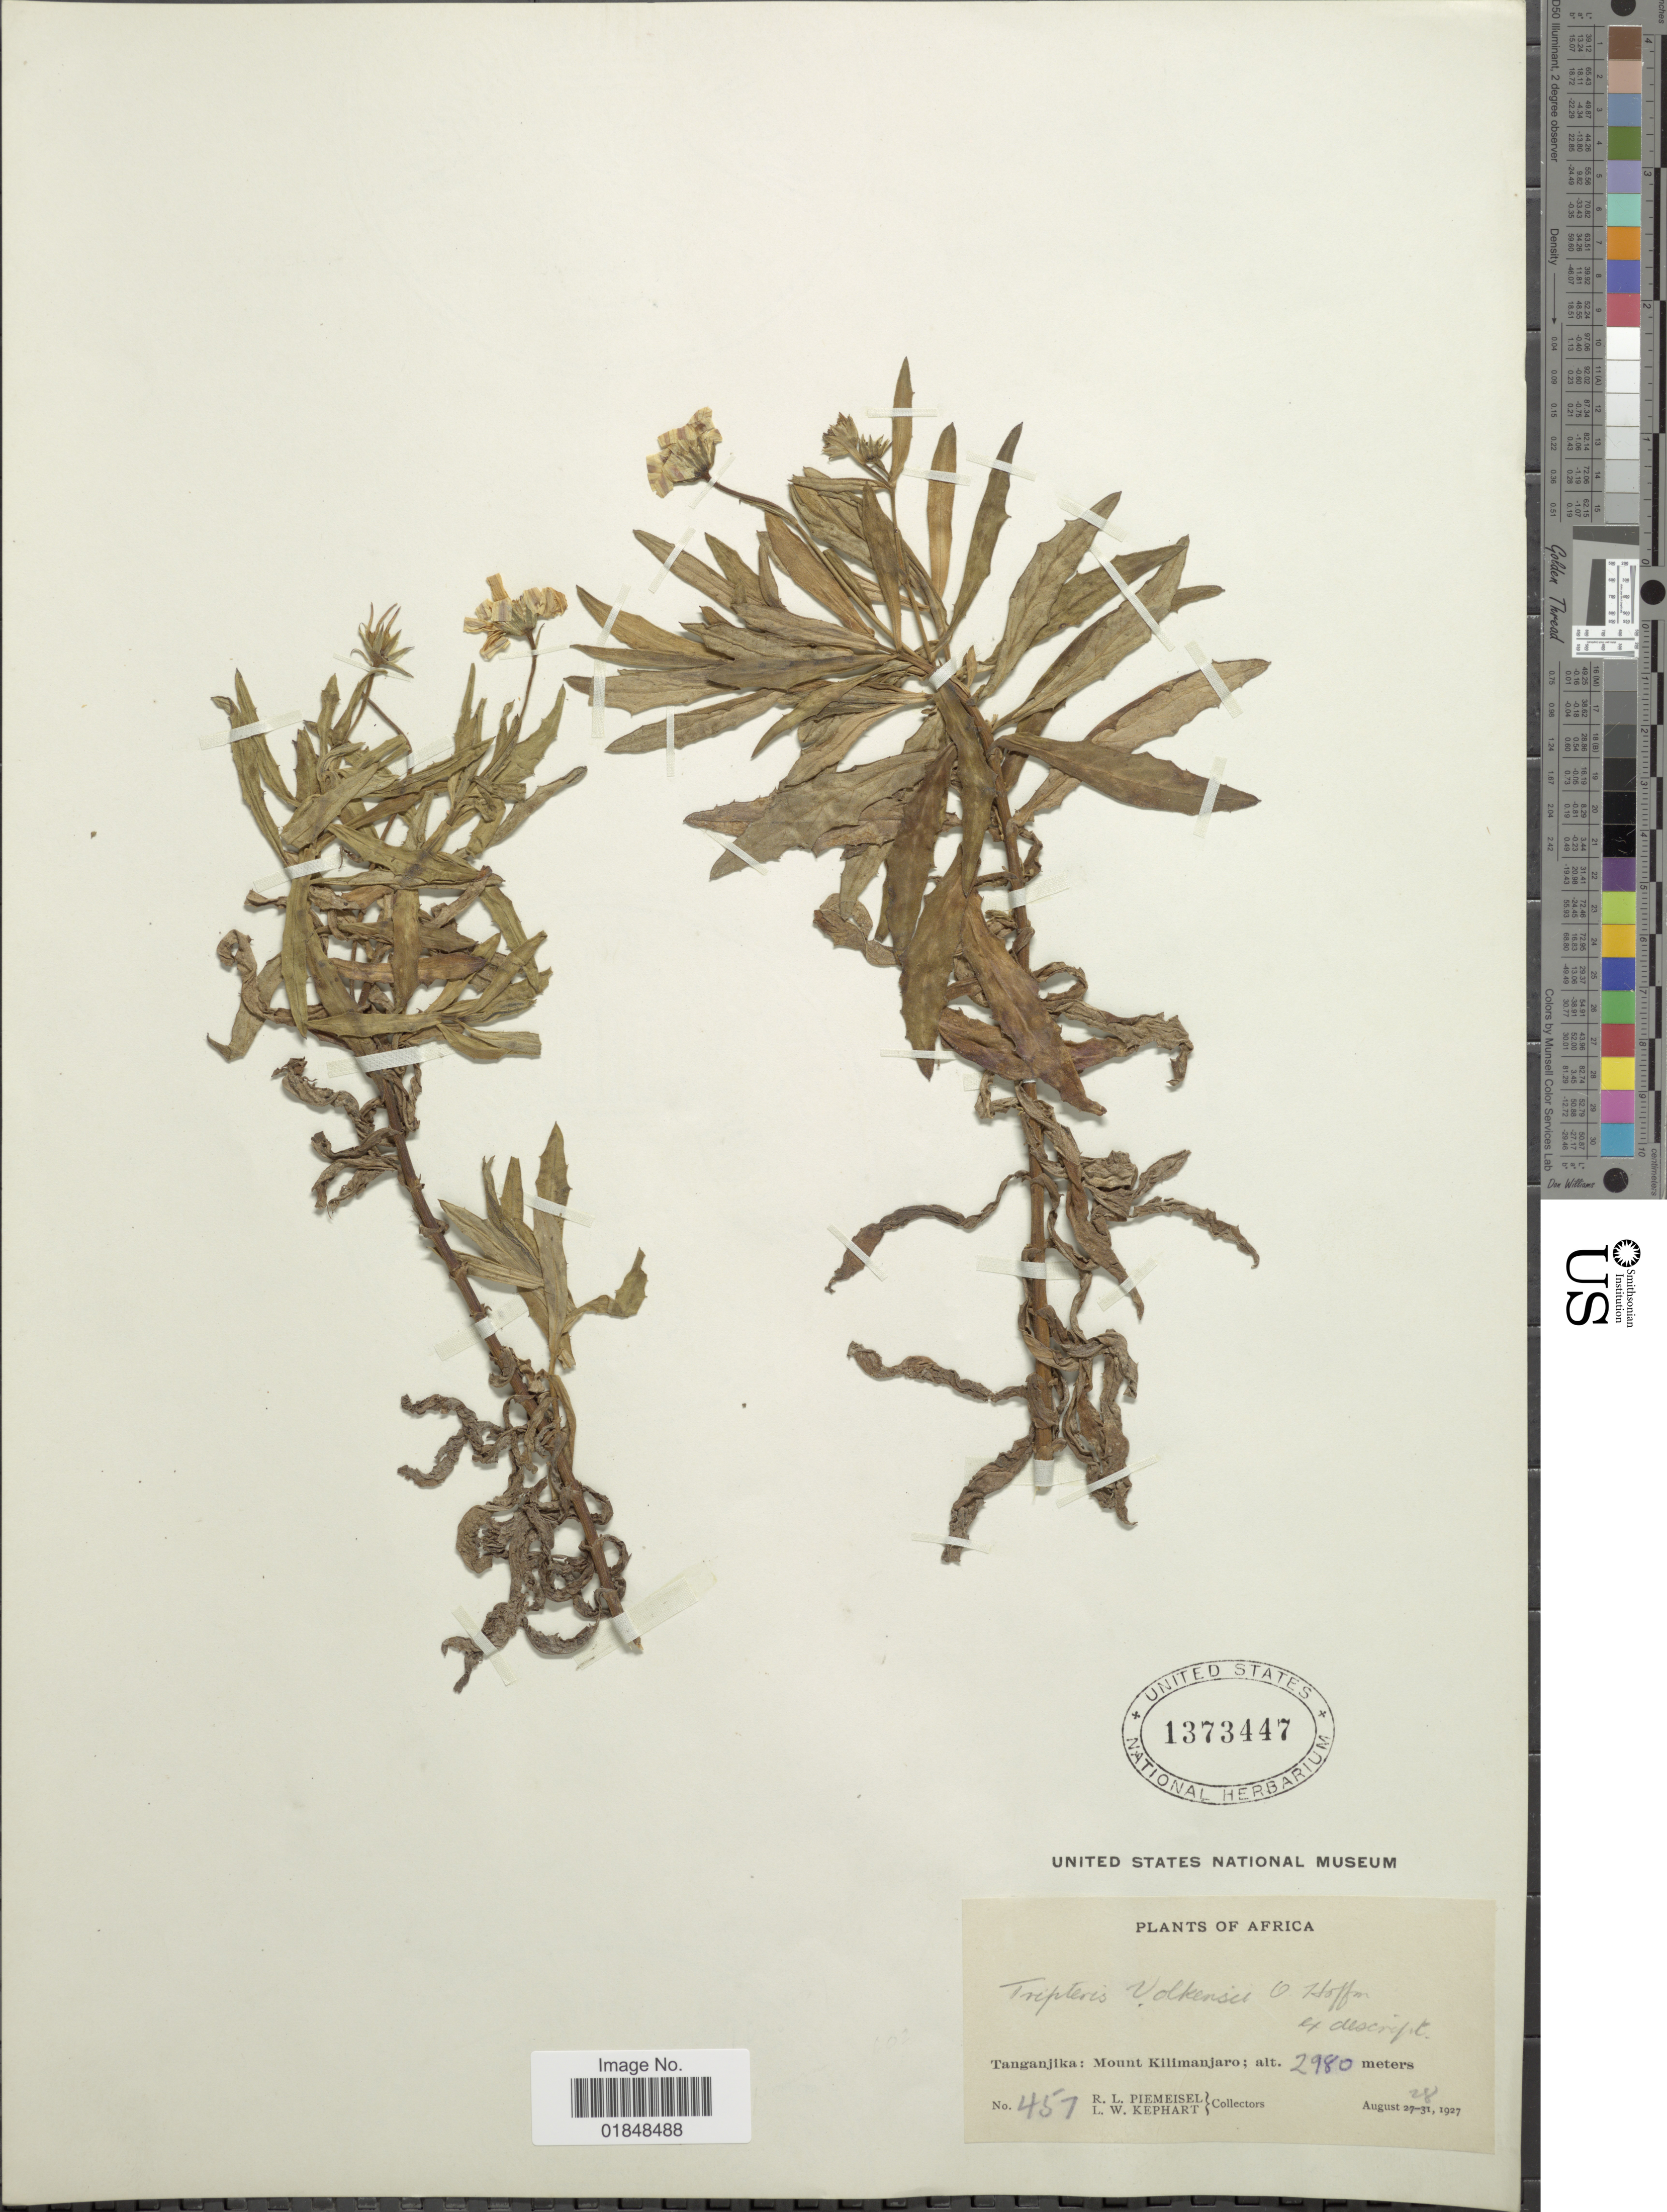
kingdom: Plantae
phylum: Tracheophyta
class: Magnoliopsida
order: Asterales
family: Asteraceae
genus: Tripteris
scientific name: Tripteris volkensii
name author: O. Hoffm.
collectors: R. L. Piemeisel & L. W. Kephart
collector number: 457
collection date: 1927-08-28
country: Tanzania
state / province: Kilimanjaro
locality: Tanganjika: mounta Kilamanjaro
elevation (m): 2980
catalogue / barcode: US 1373447